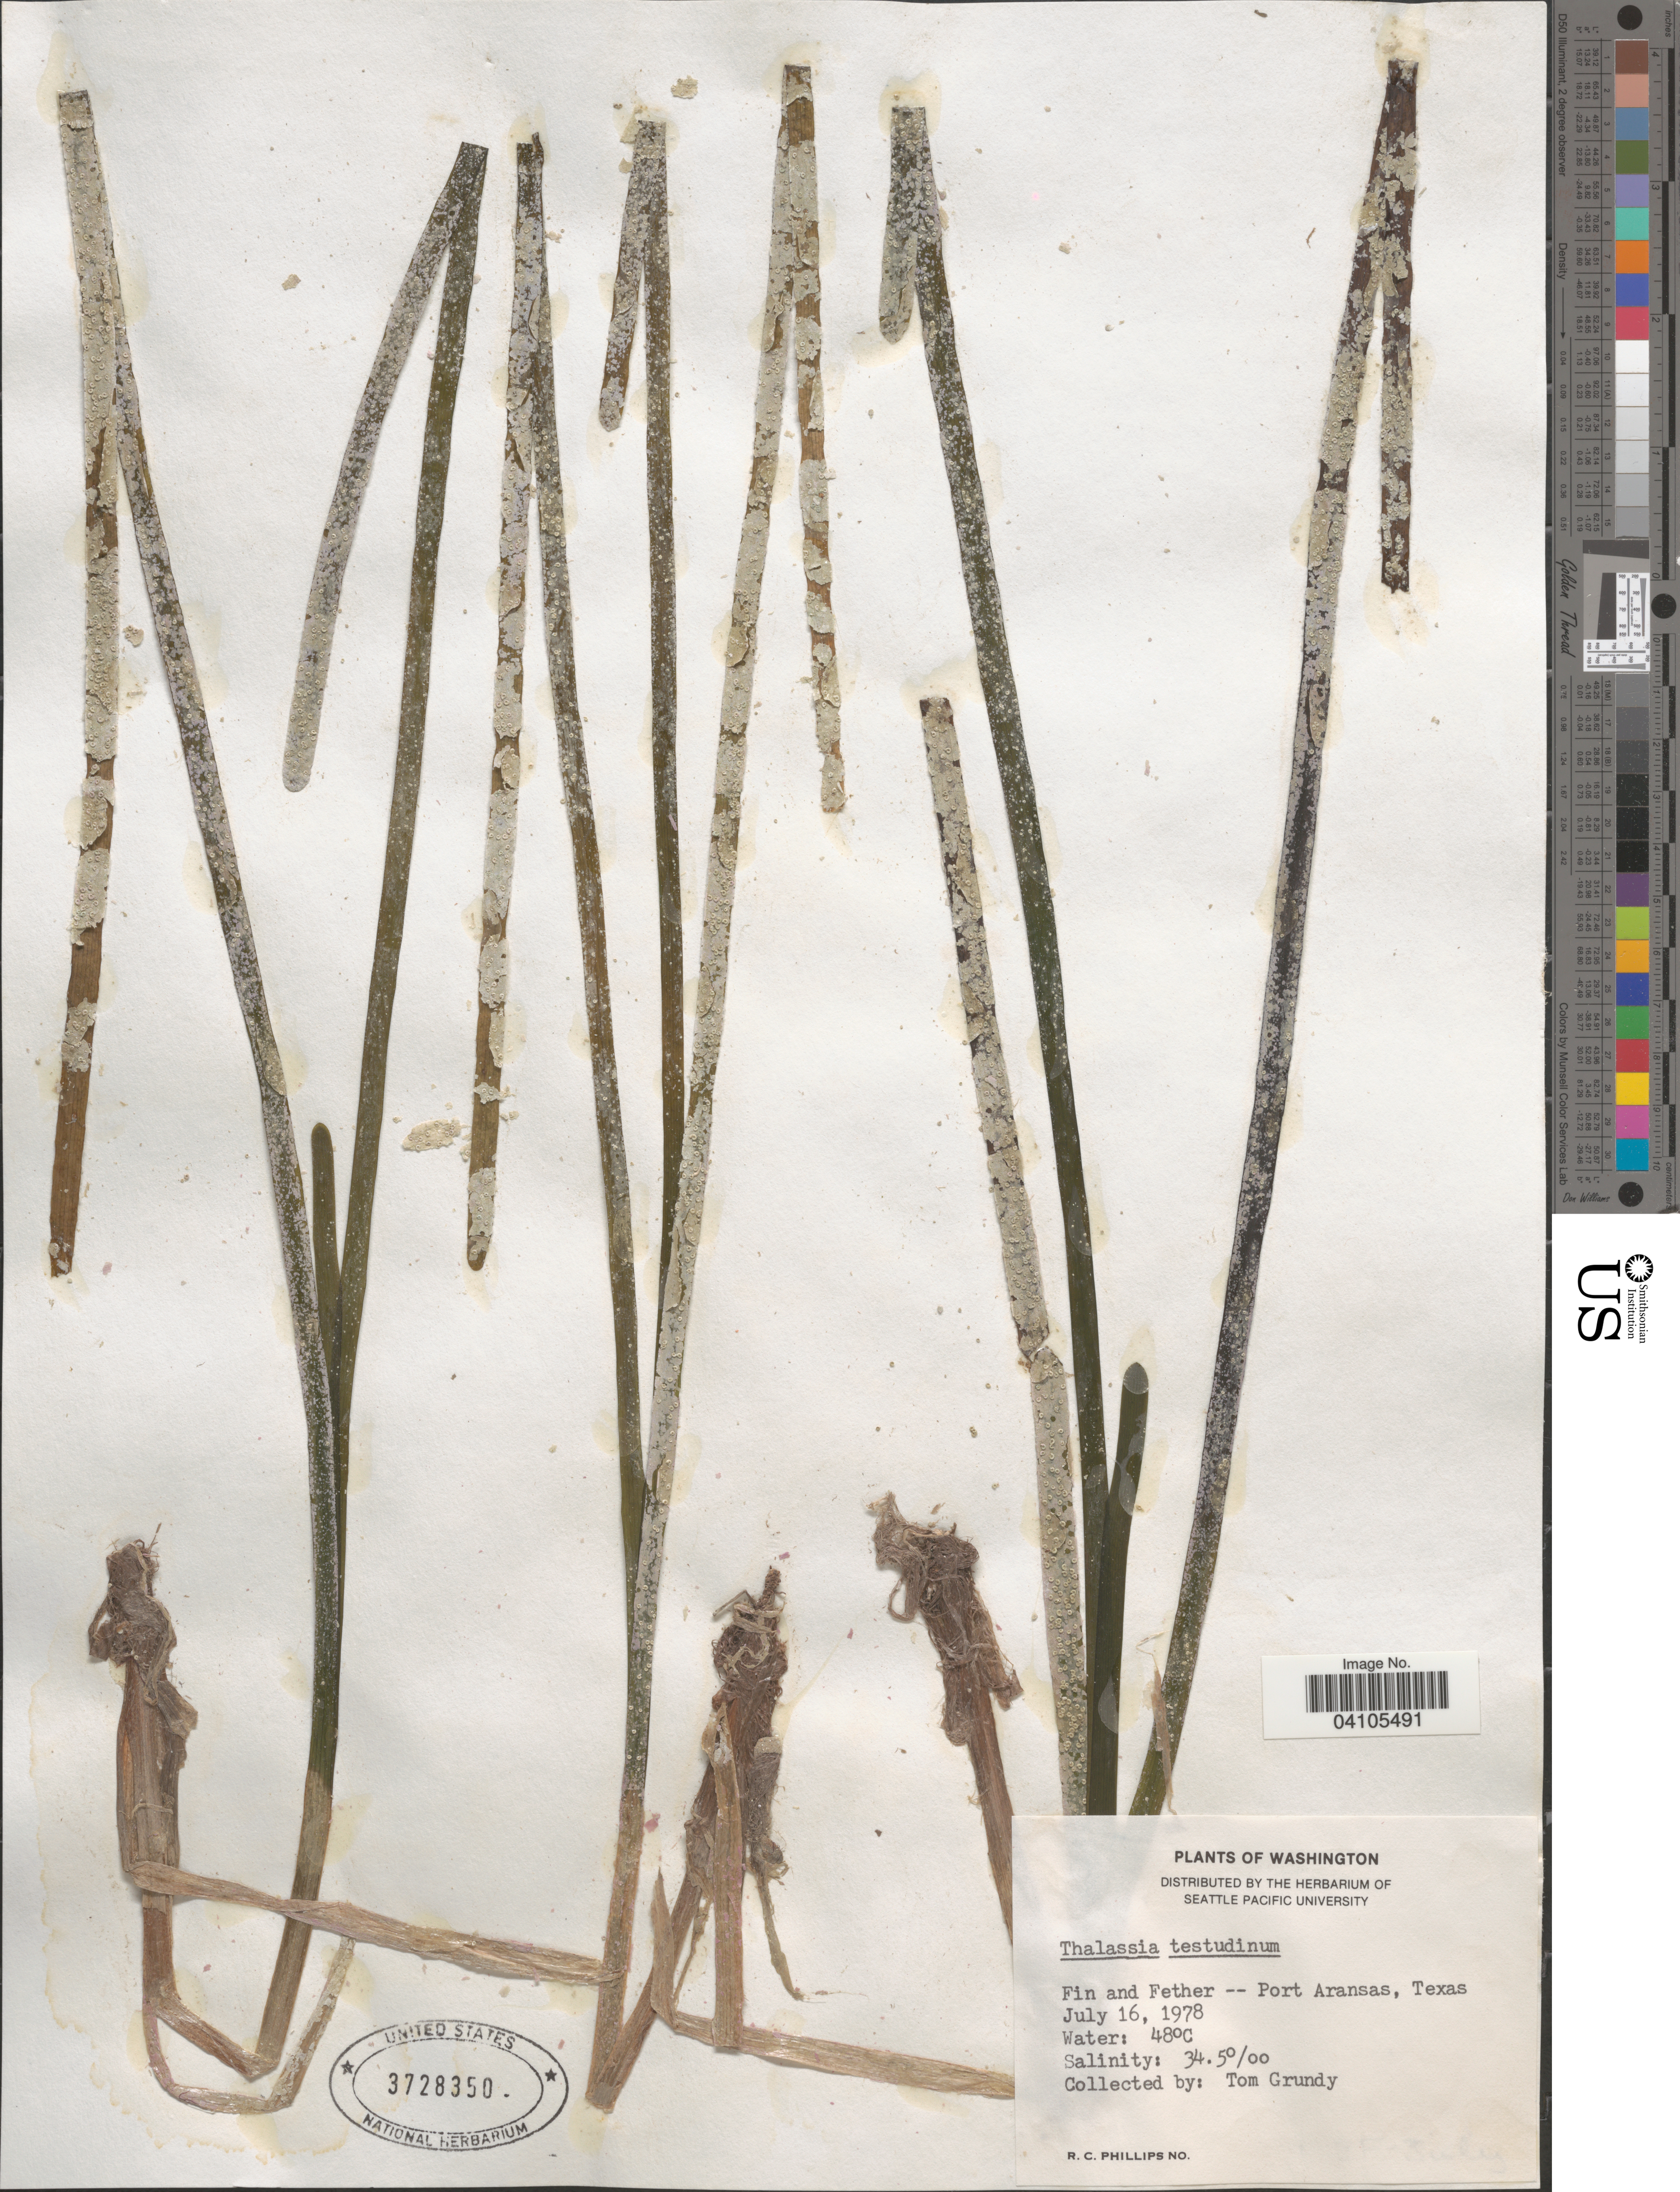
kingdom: Plantae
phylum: Tracheophyta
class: Liliopsida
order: Alismatales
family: Hydrocharitaceae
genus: Thalassia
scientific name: Thalassia testudinum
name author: Banks & Sol. ex K.D. Koenig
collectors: T. Grundy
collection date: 1978-07-16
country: United States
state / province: Texas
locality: Fin and Fether -- Port Aransas.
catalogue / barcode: US 3728350